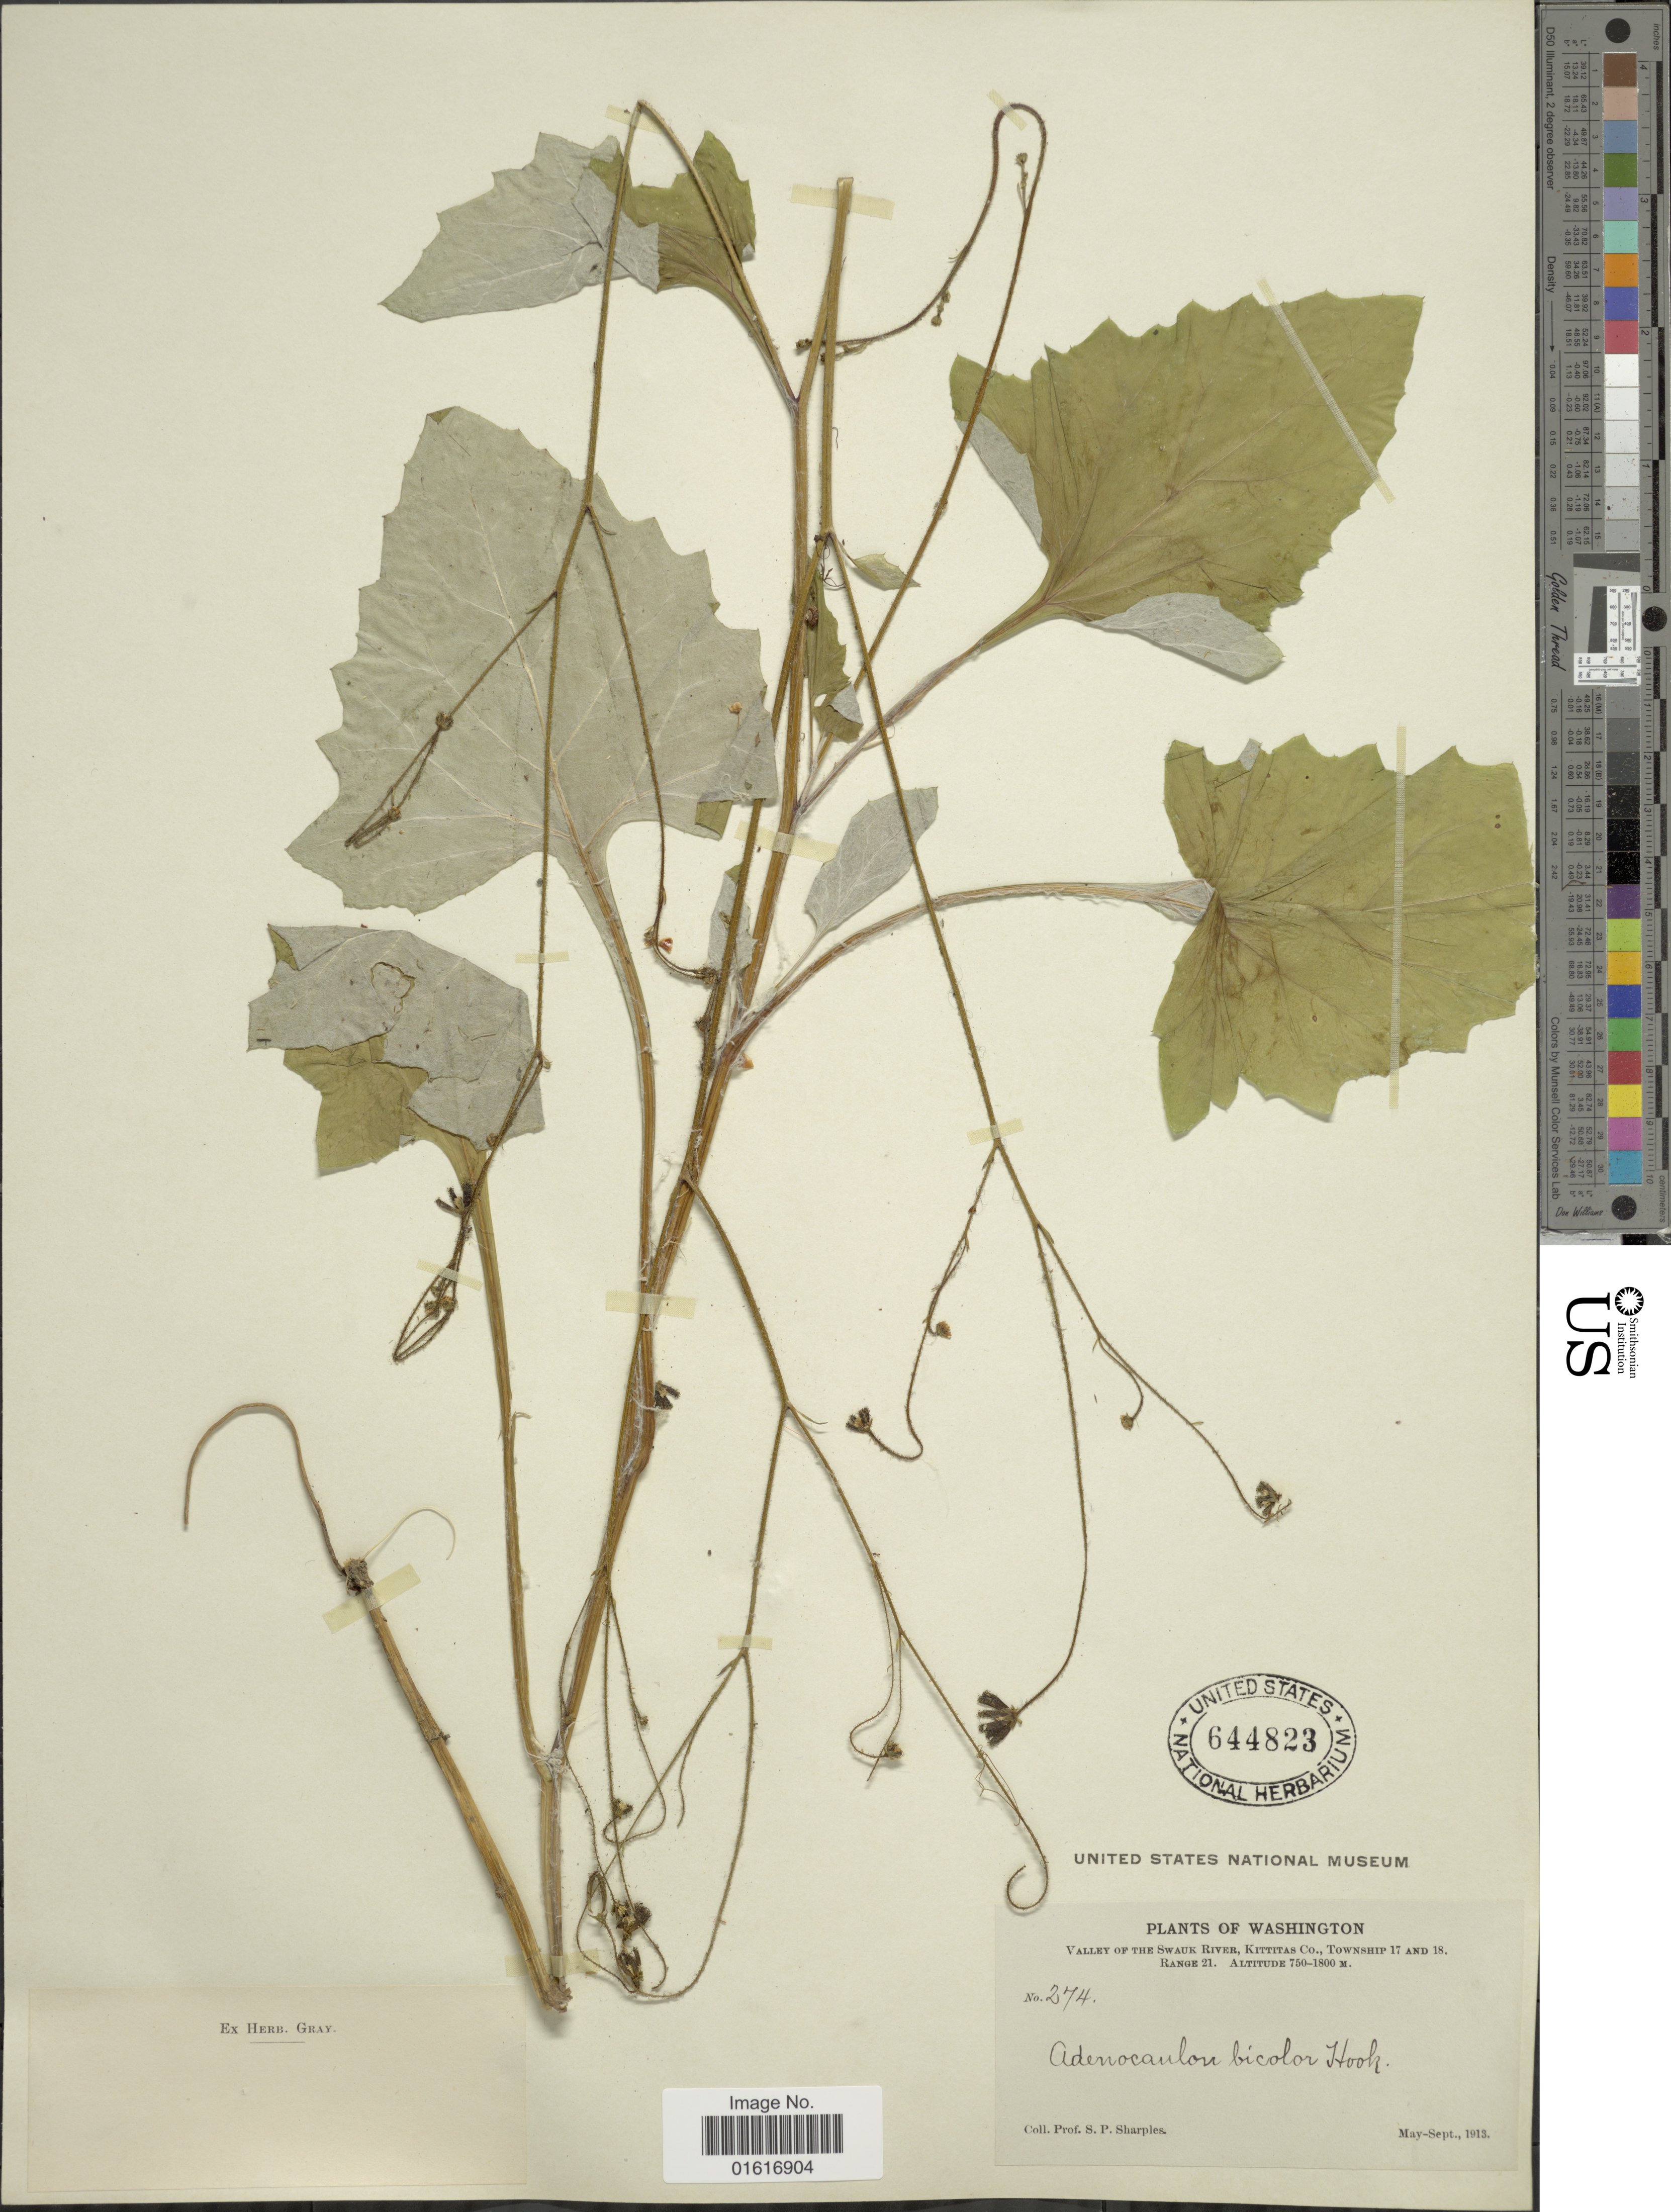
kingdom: Plantae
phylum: Tracheophyta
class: Magnoliopsida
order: Asterales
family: Asteraceae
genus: Adenocaulon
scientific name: Adenocaulon bicolor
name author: Hook.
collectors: S. Sharples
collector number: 274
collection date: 1913-05/1913-09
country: United States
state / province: Washington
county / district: Kittitas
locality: Valley of the Swauk River, Kittitas Co. , Township 17 and 18. Range 21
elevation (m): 750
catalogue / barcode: US 644823